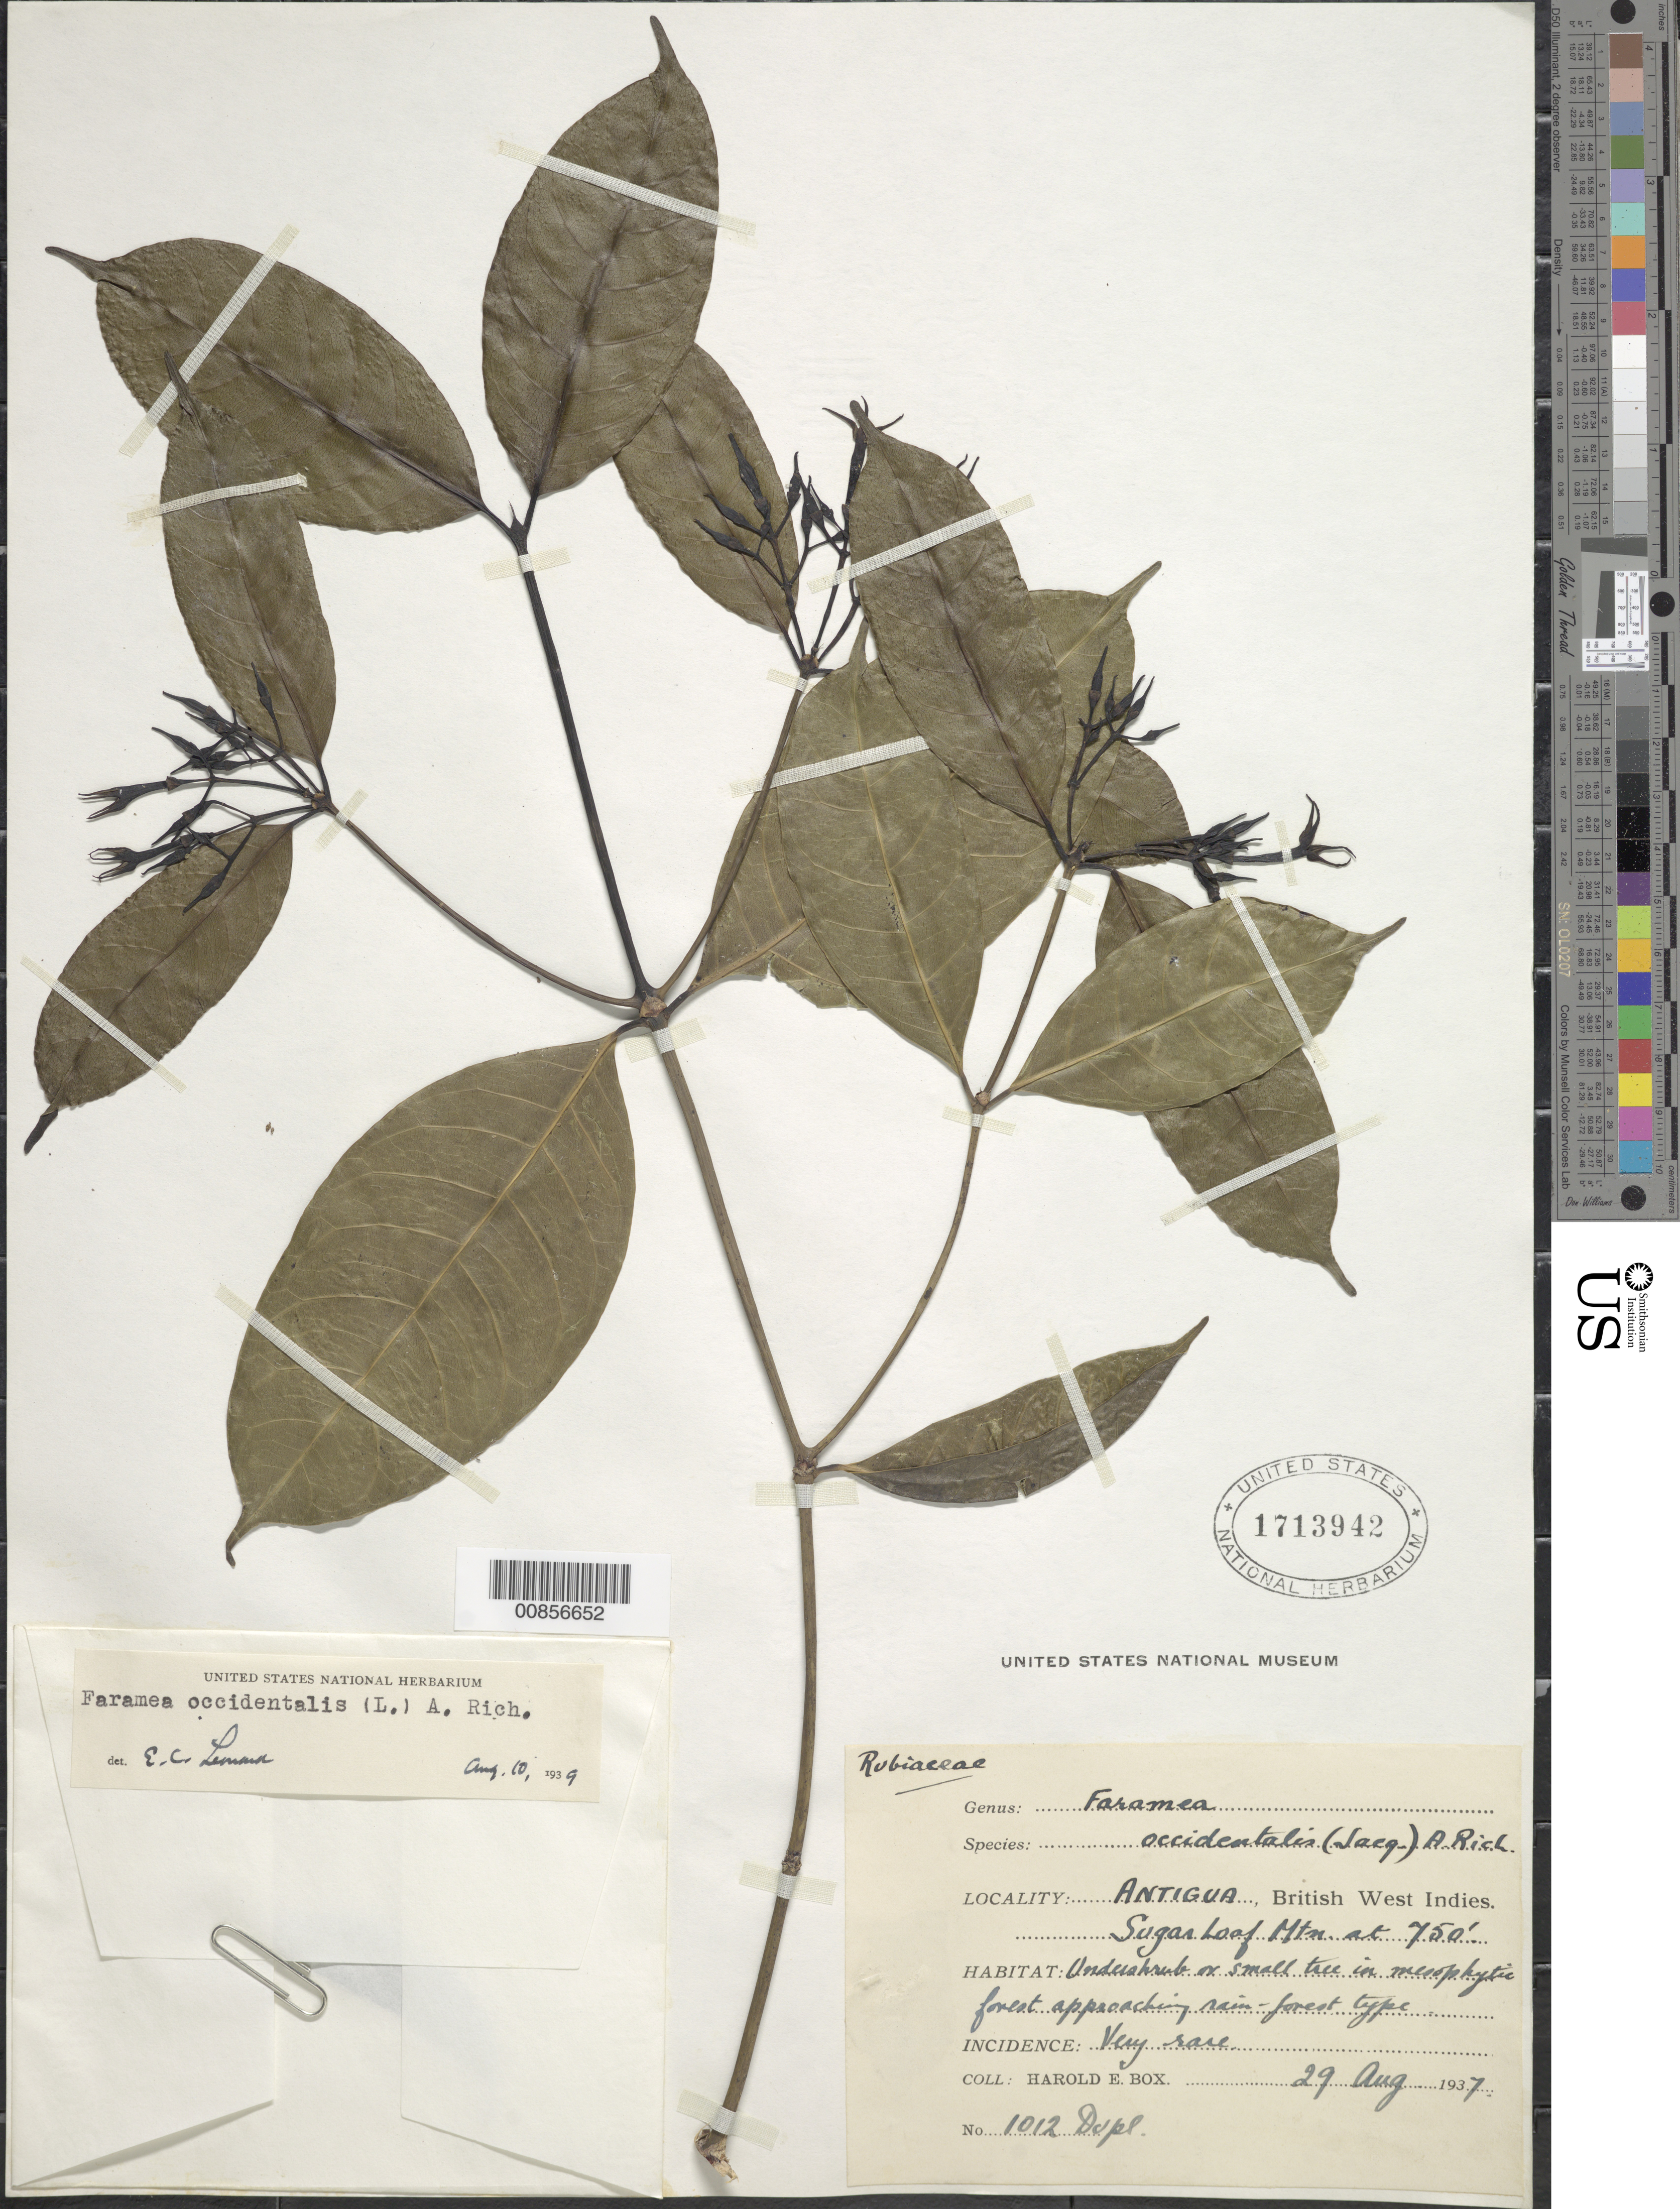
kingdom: Plantae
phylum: Tracheophyta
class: Magnoliopsida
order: Gentianales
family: Rubiaceae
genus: Faramea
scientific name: Faramea occidentalis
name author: (L.) A. Rich.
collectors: H. E. Box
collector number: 1012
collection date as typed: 29 Aug 1937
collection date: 1937-08-29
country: Antigua and Barbuda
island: Leeward Is.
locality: Sugar Loaf Mtn.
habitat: Mesophytic forest, approaching rainforest type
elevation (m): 229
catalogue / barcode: US 1713942